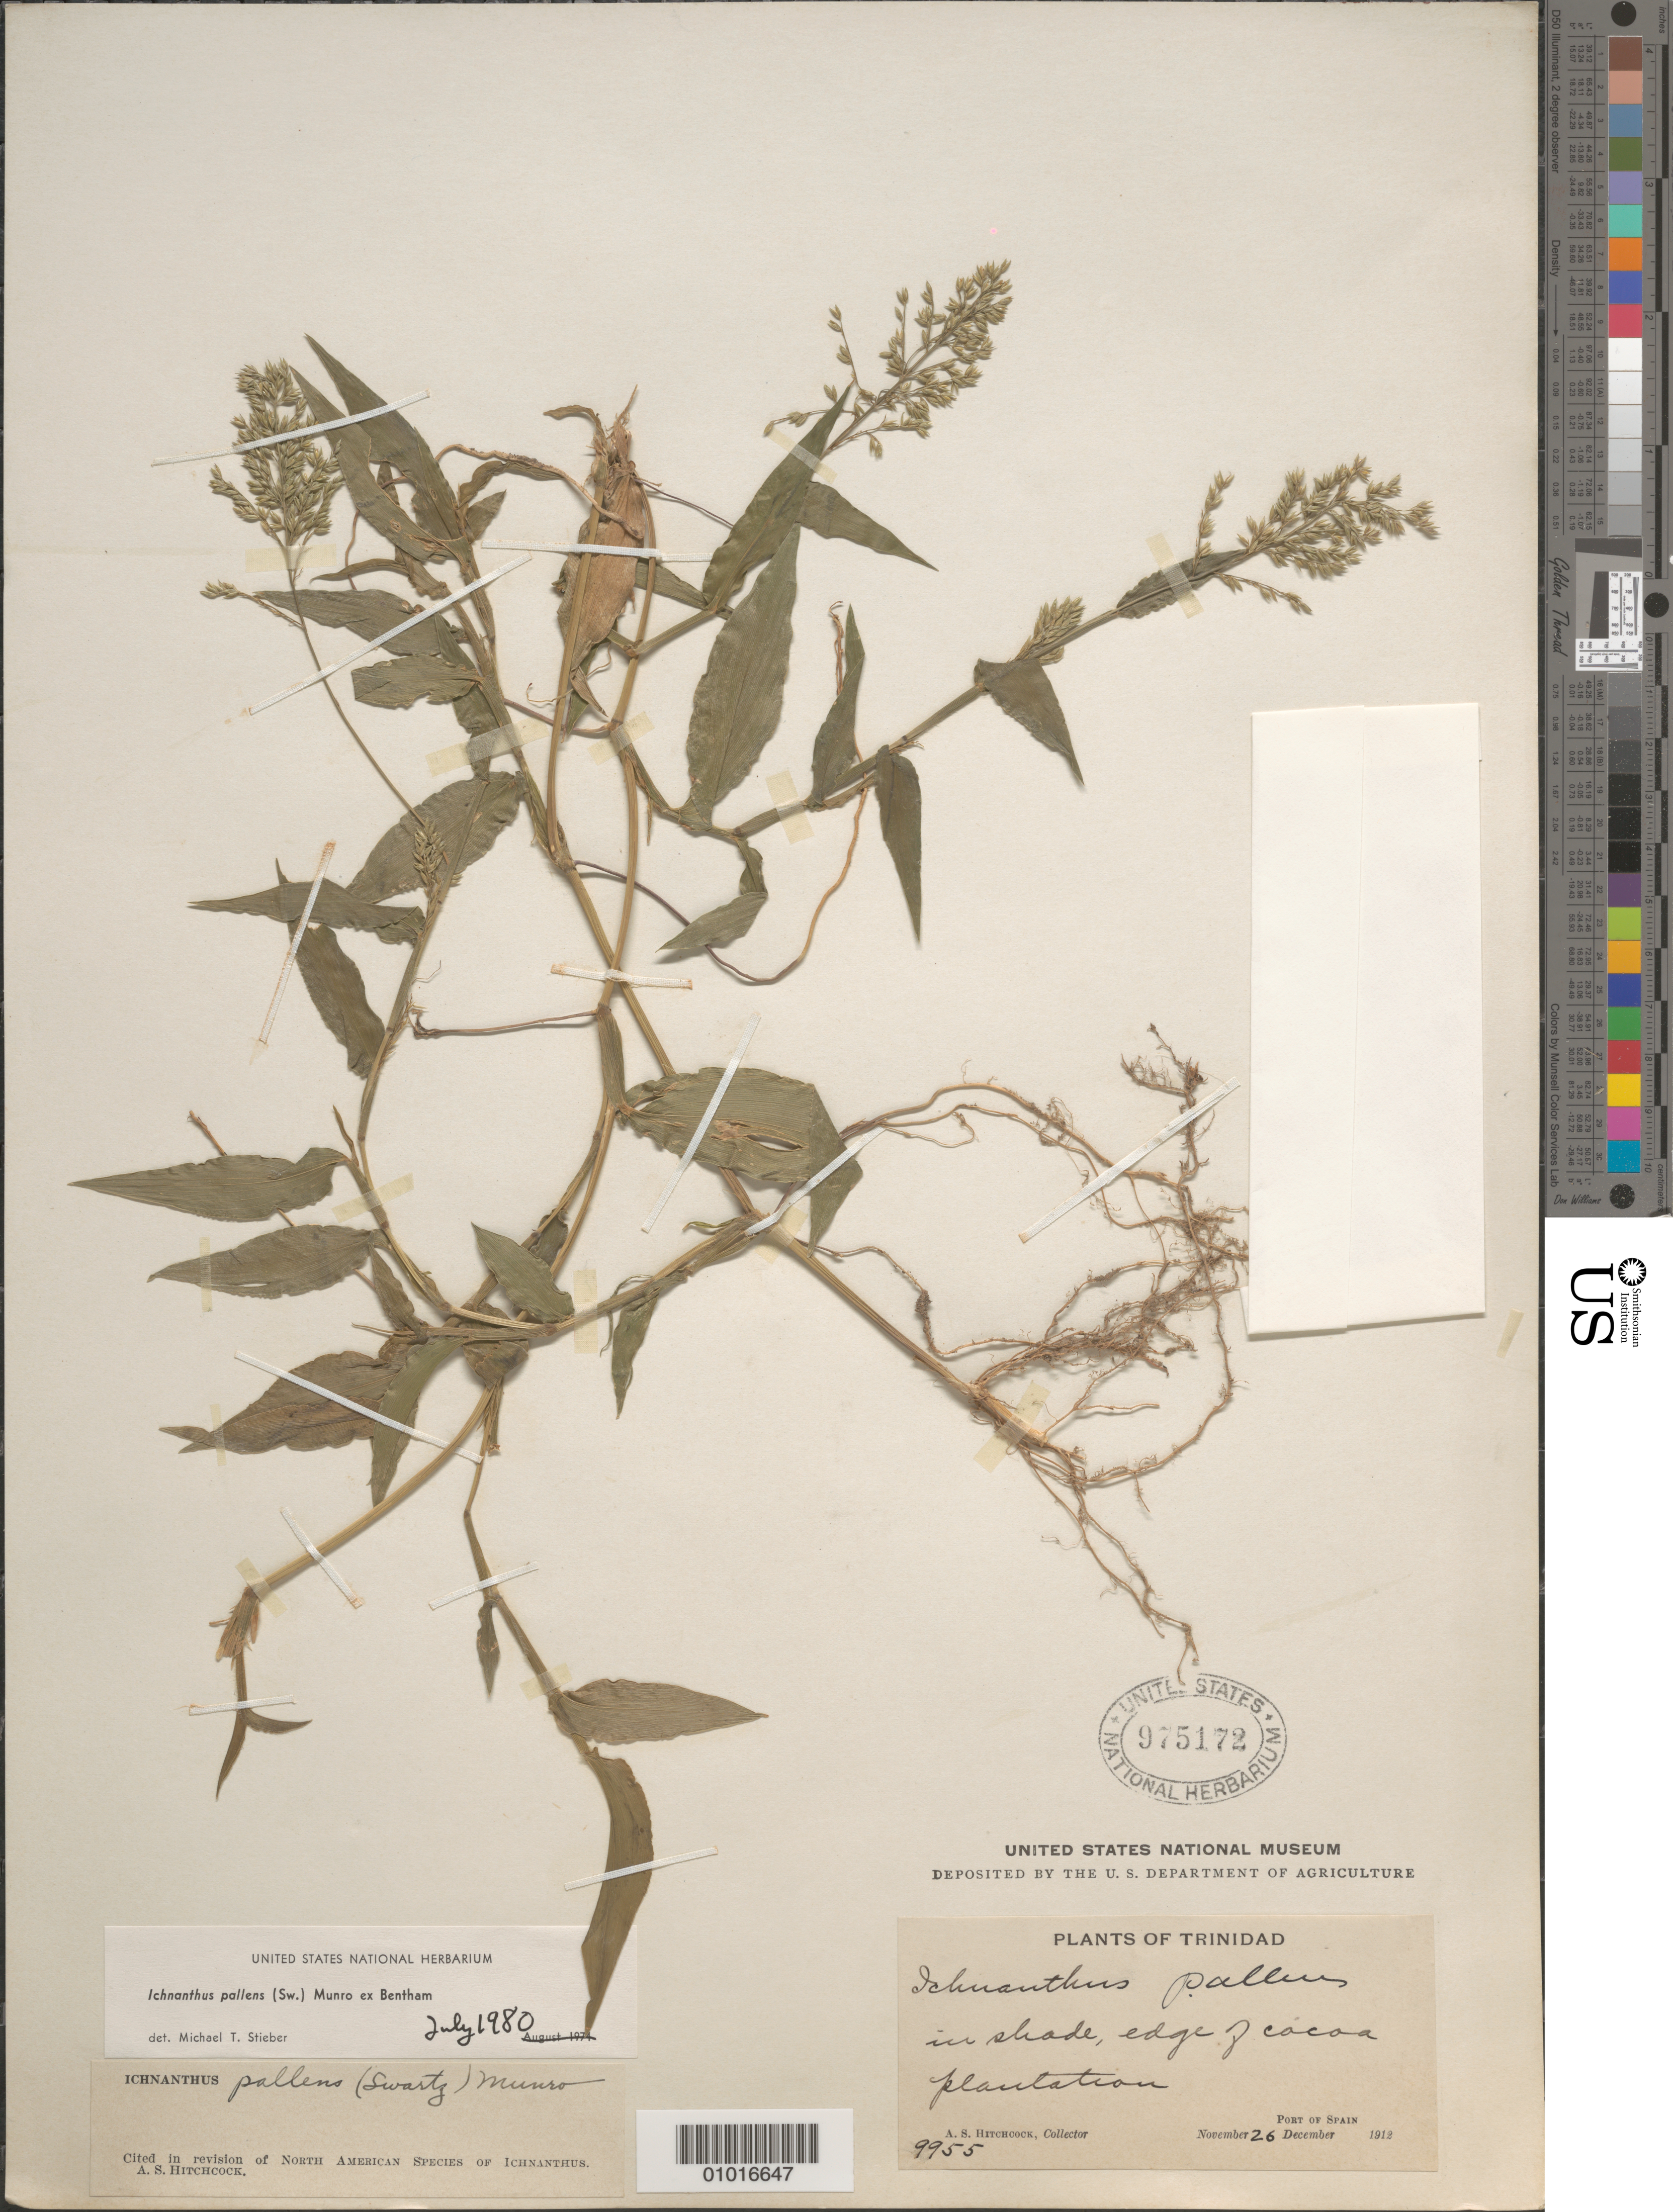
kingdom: Plantae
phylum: Tracheophyta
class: Liliopsida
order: Poales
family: Poaceae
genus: Ichnanthus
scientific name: Ichnanthus pallens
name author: (Sw.) Munro ex Benth.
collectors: A. S. Hitchcock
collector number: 9955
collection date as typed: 26 Nov 1912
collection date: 1912-11-26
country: Trinidad and Tobago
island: Trinidad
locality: Port of Spain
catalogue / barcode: US 975172